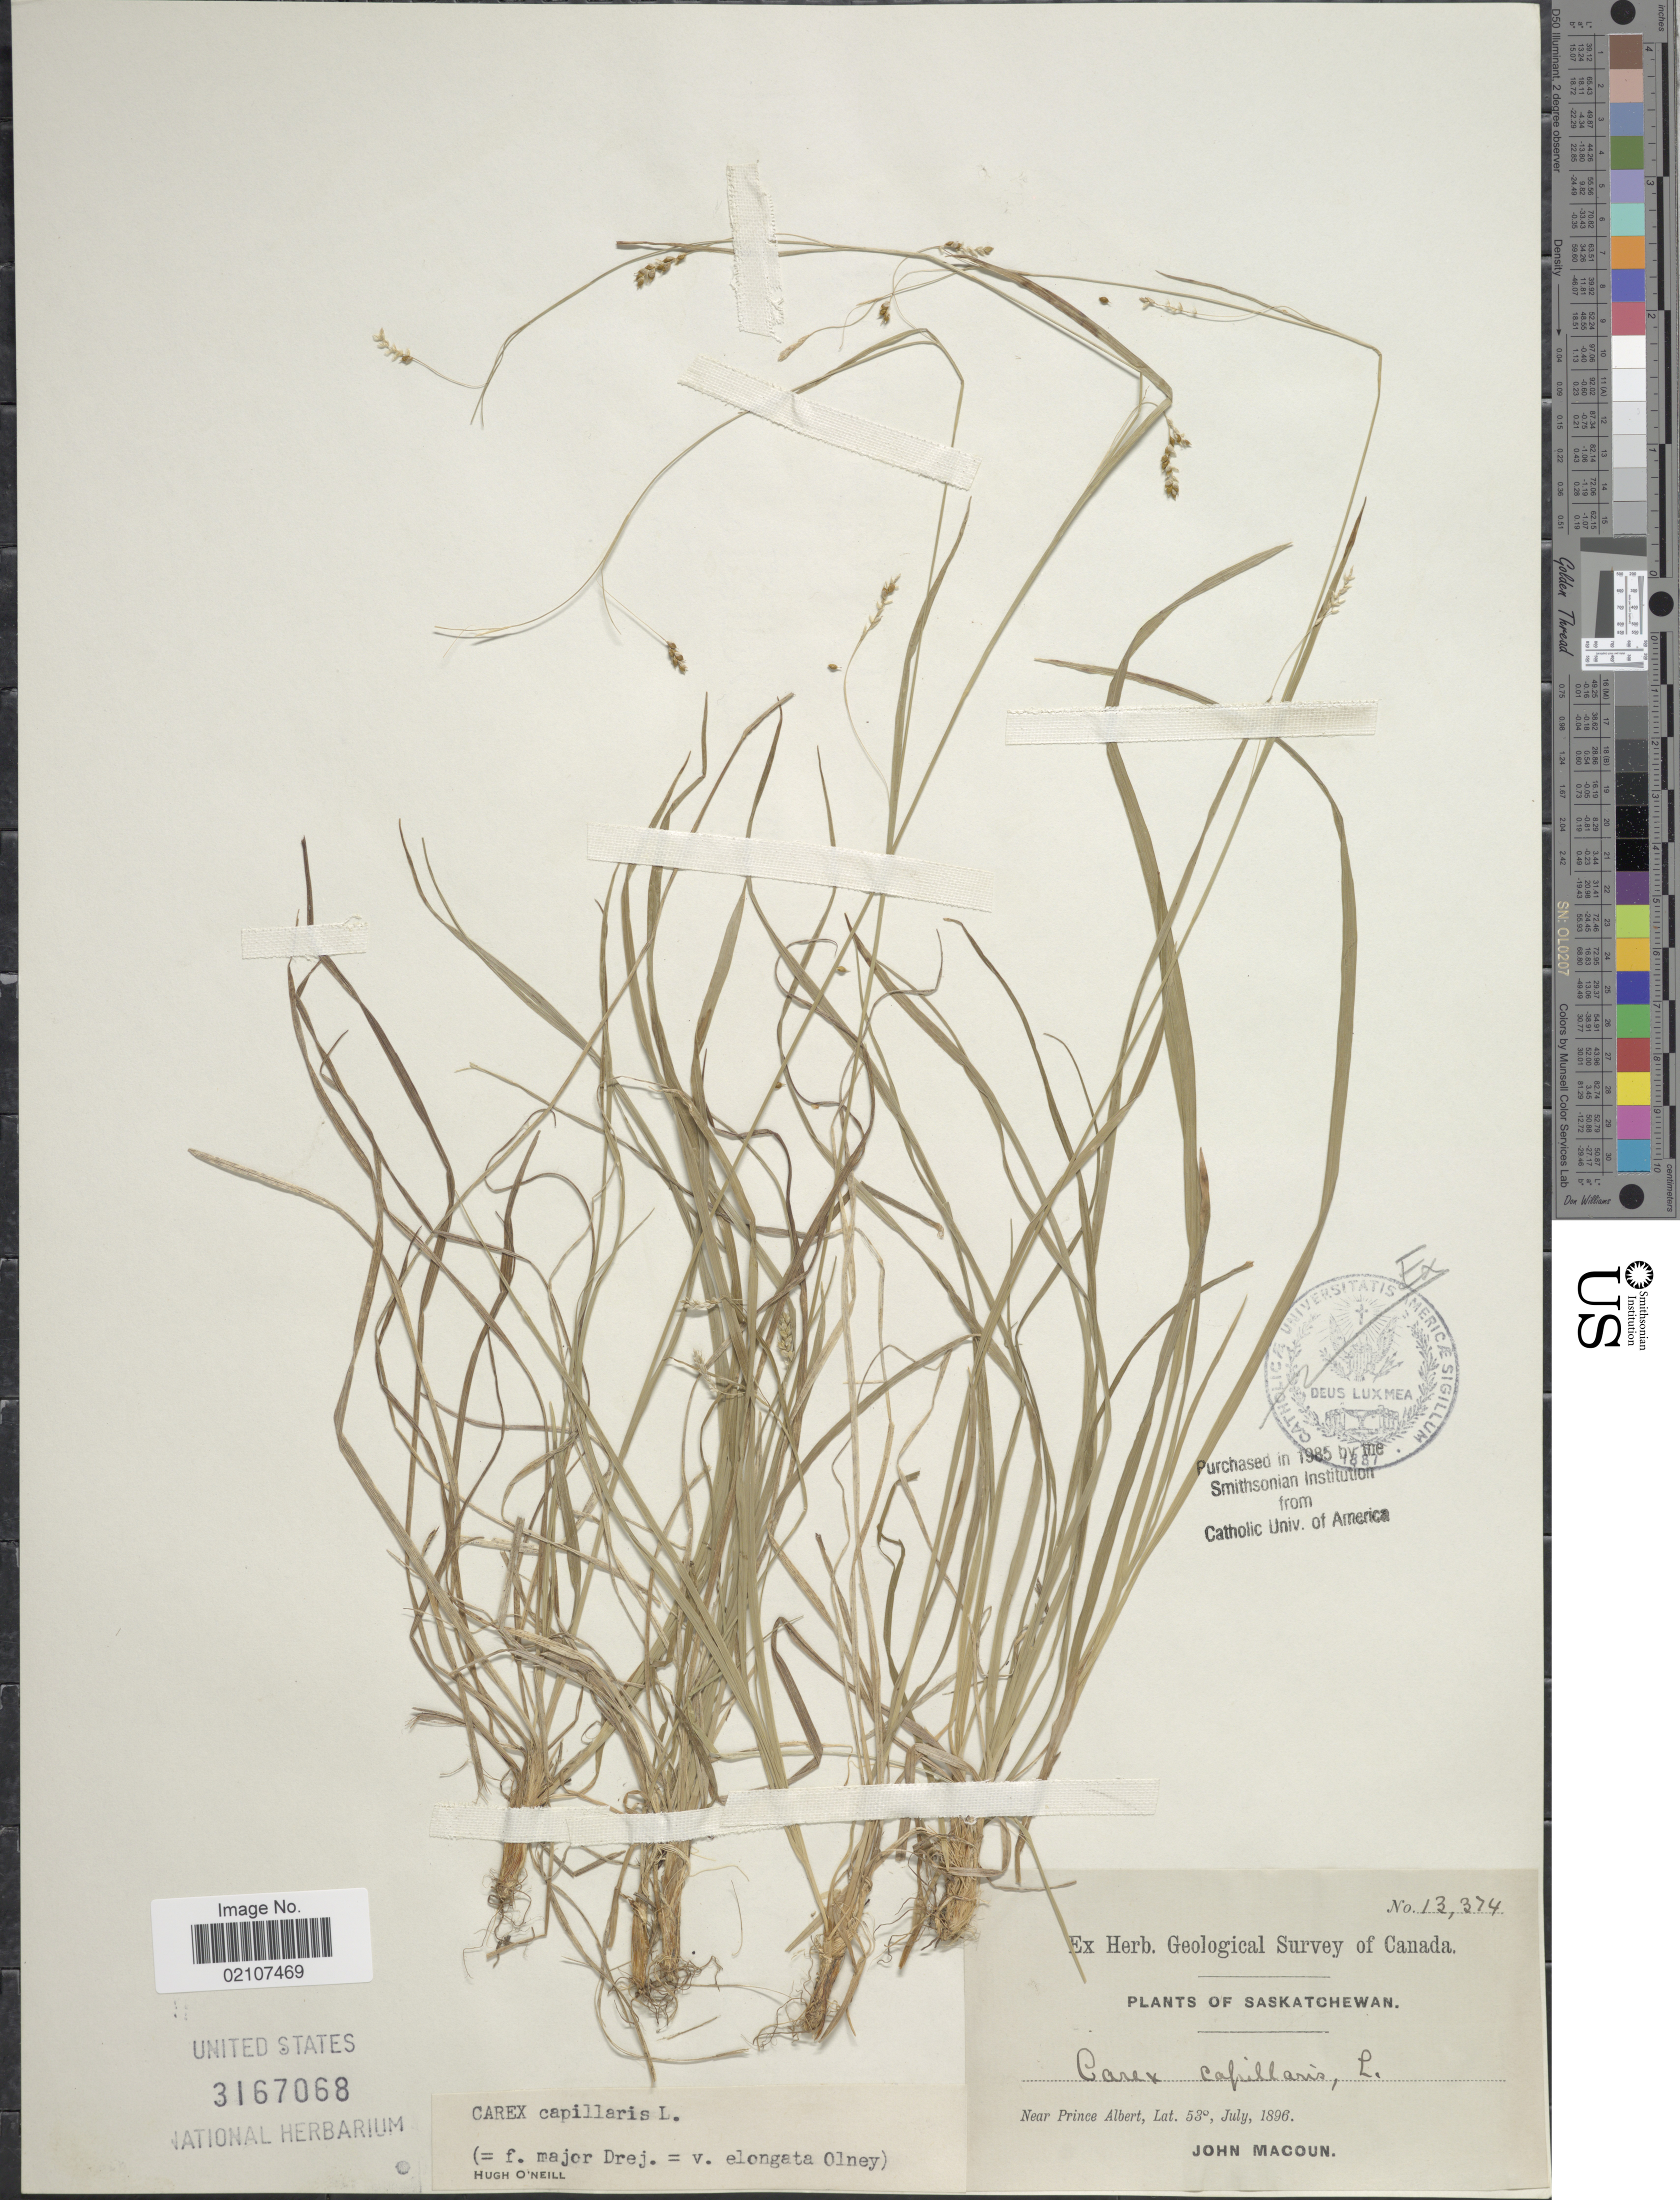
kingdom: Plantae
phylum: Tracheophyta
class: Liliopsida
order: Poales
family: Cyperaceae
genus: Carex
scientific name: Carex capillaris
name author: L.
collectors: J. Macoun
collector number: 13374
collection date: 1896-07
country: Canada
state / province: Saskatchewan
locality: Near Prince Albert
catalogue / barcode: US 3167068